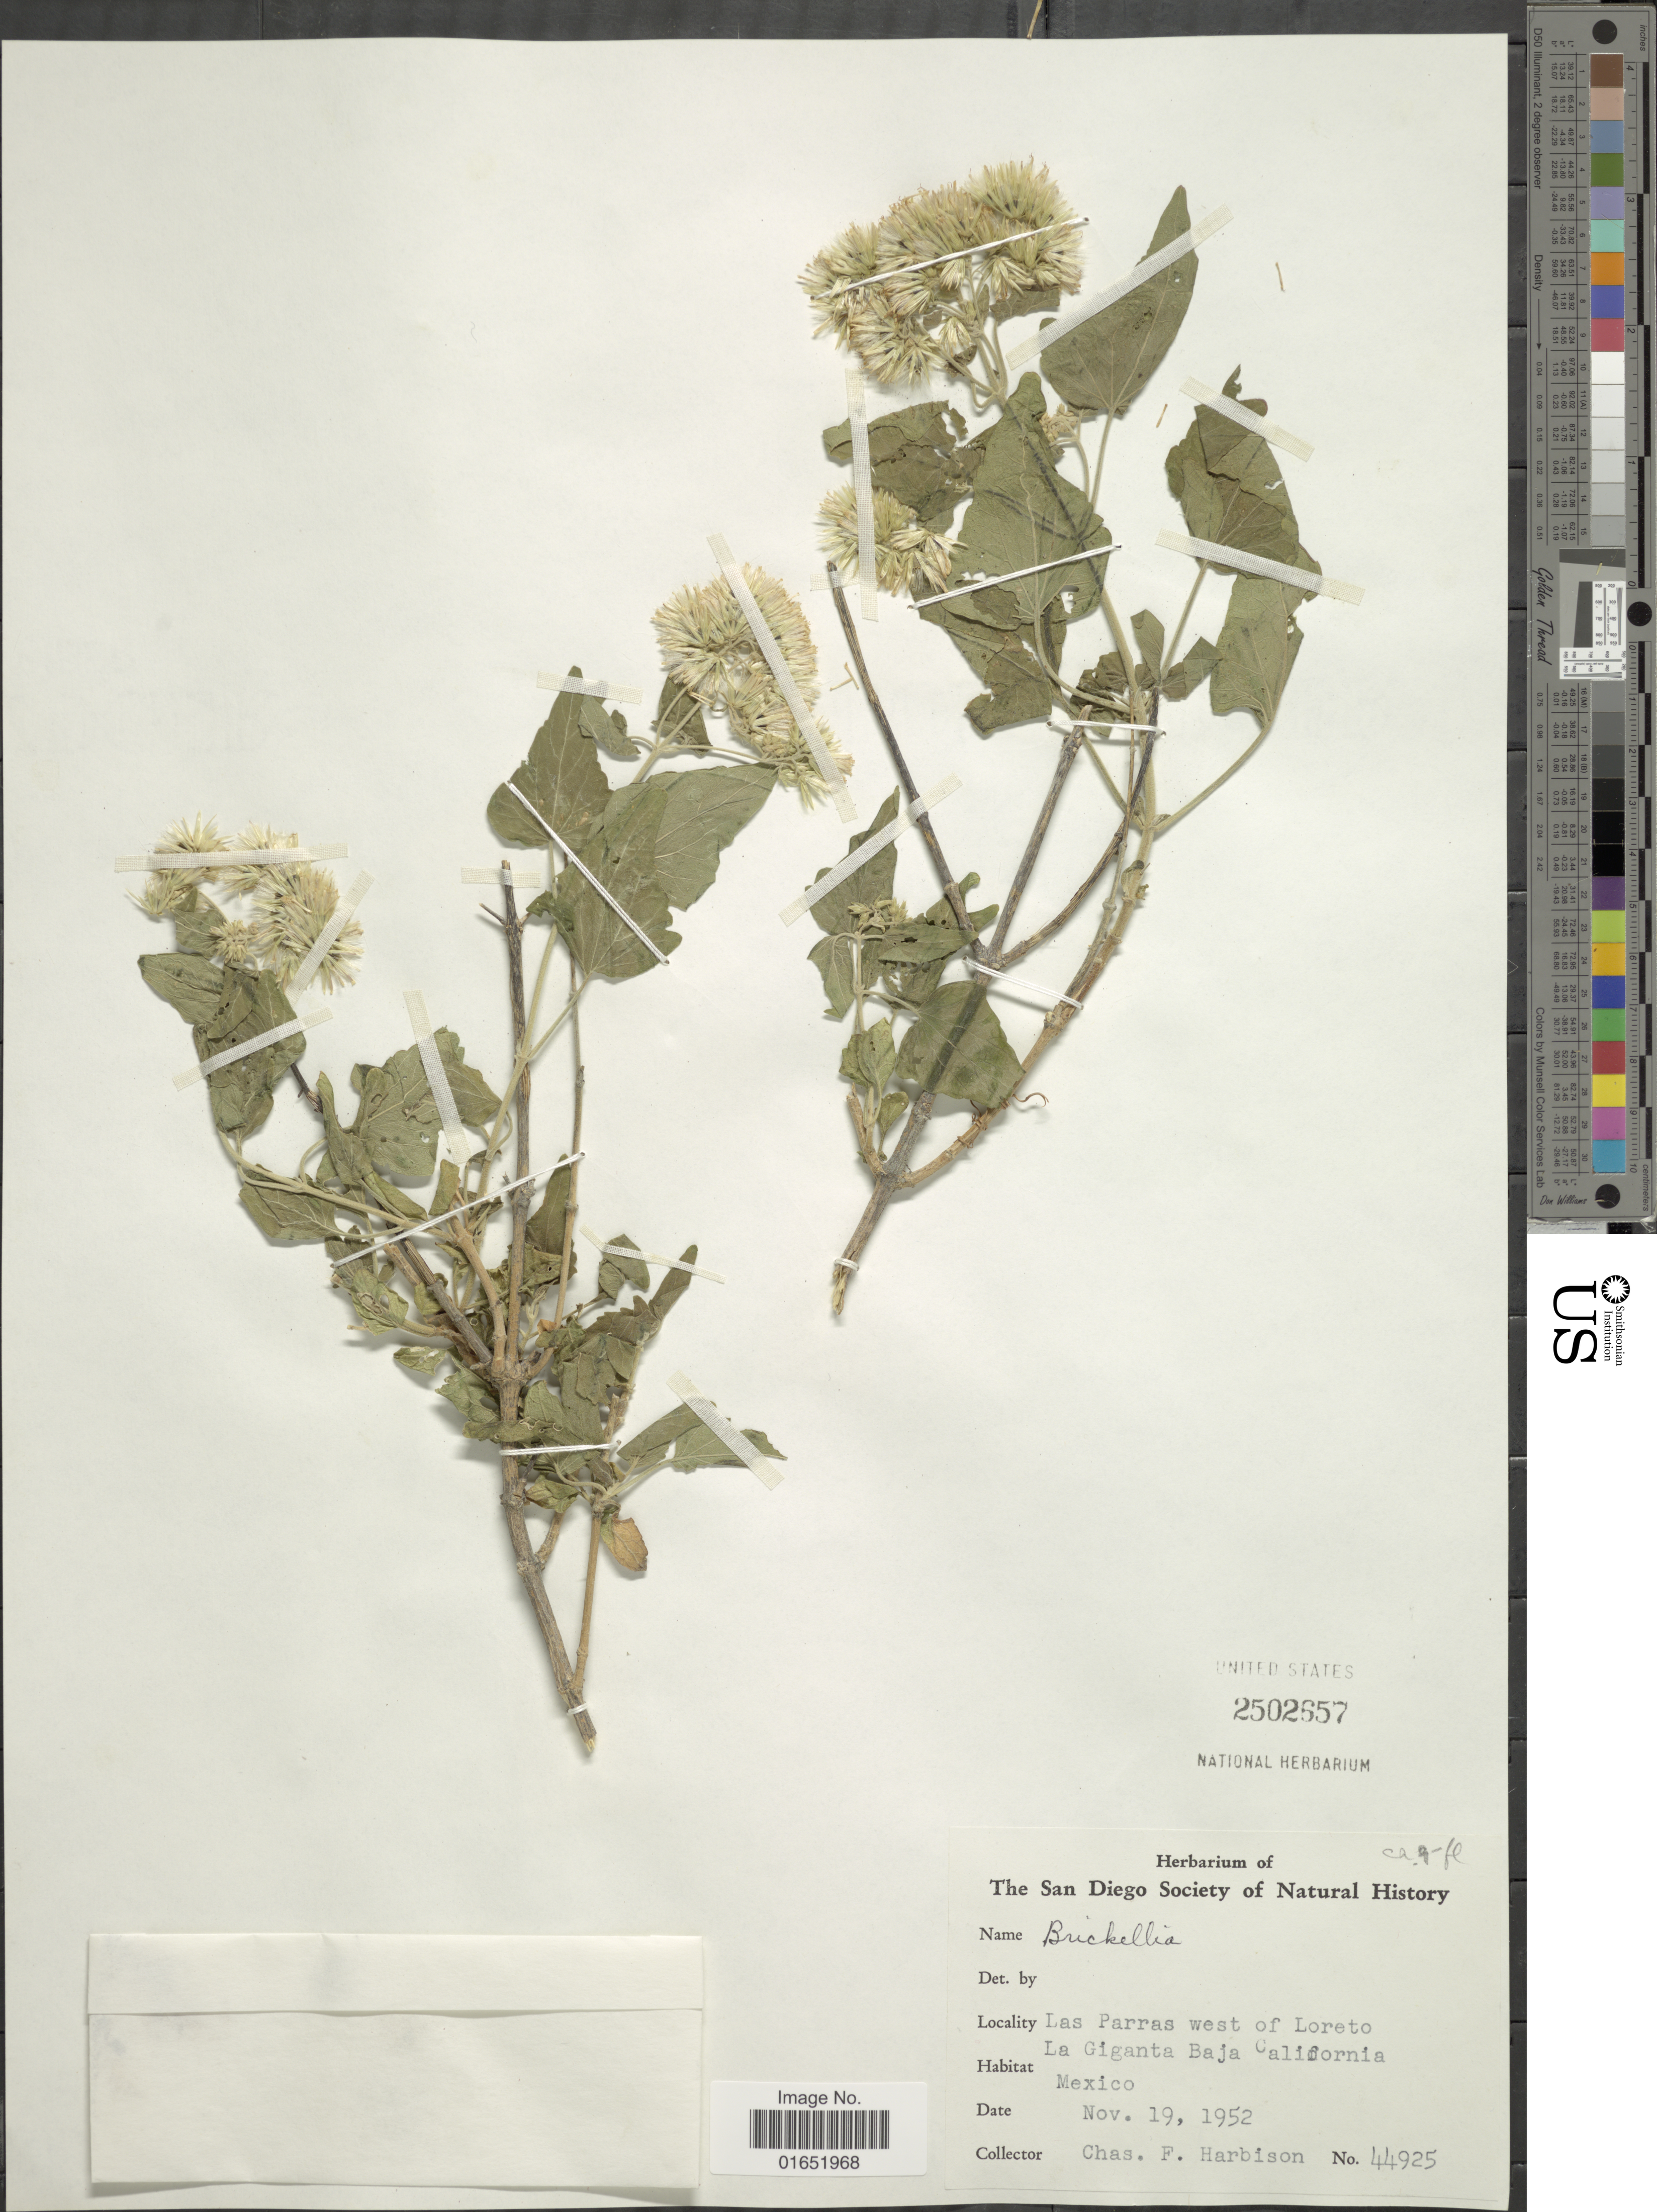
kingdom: Plantae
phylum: Tracheophyta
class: Magnoliopsida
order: Asterales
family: Asteraceae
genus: Brickellia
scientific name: Brickellia megaphylla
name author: M.E. Jones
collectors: C. F. Harbison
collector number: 44925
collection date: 1952-11-19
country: Mexico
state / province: Baja California Sur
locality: Las Parras west of Loreto, La Giganta Baja California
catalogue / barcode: US 2502657